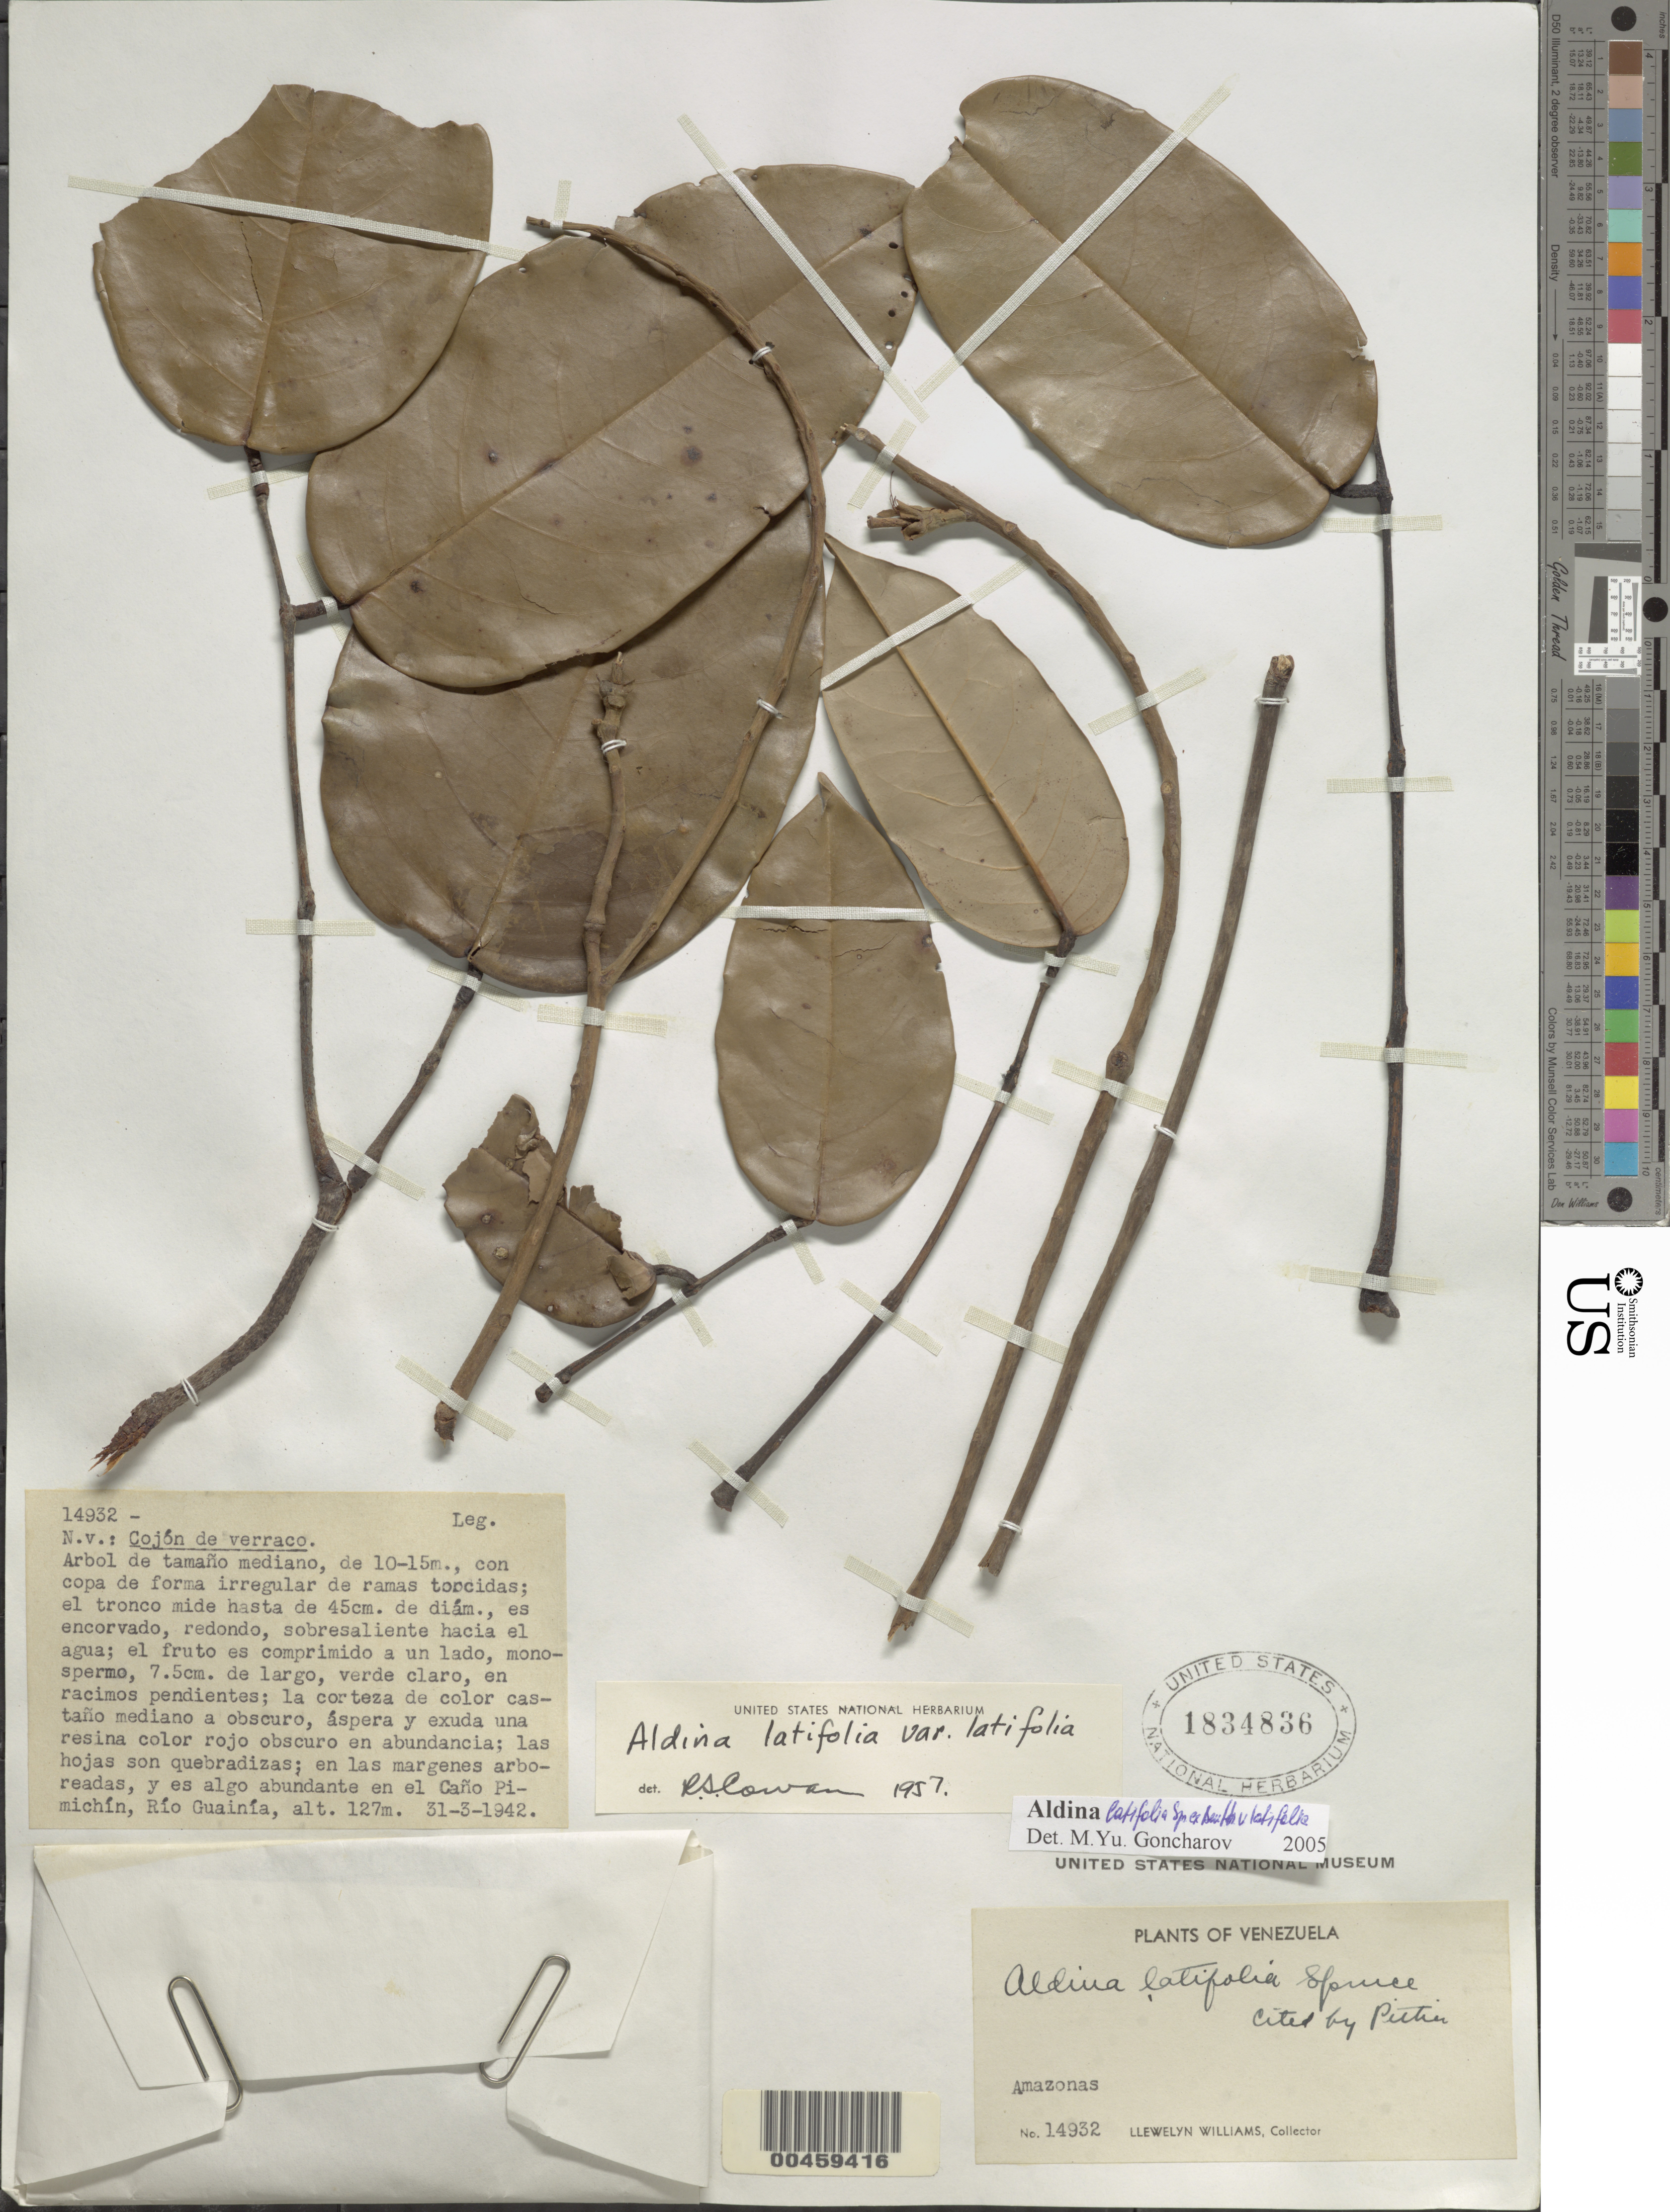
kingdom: Plantae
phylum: Tracheophyta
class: Magnoliopsida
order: Fabales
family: Fabaceae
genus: Aldina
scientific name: Aldina latifolia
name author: Spruce ex Benth.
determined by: Ramos, G.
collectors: Ll. Williams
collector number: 14932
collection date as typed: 31 Mar 1942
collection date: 1942-03-31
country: Venezuela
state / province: Amazonas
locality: Cano pimichin, rio guainia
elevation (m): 127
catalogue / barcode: US 1834836